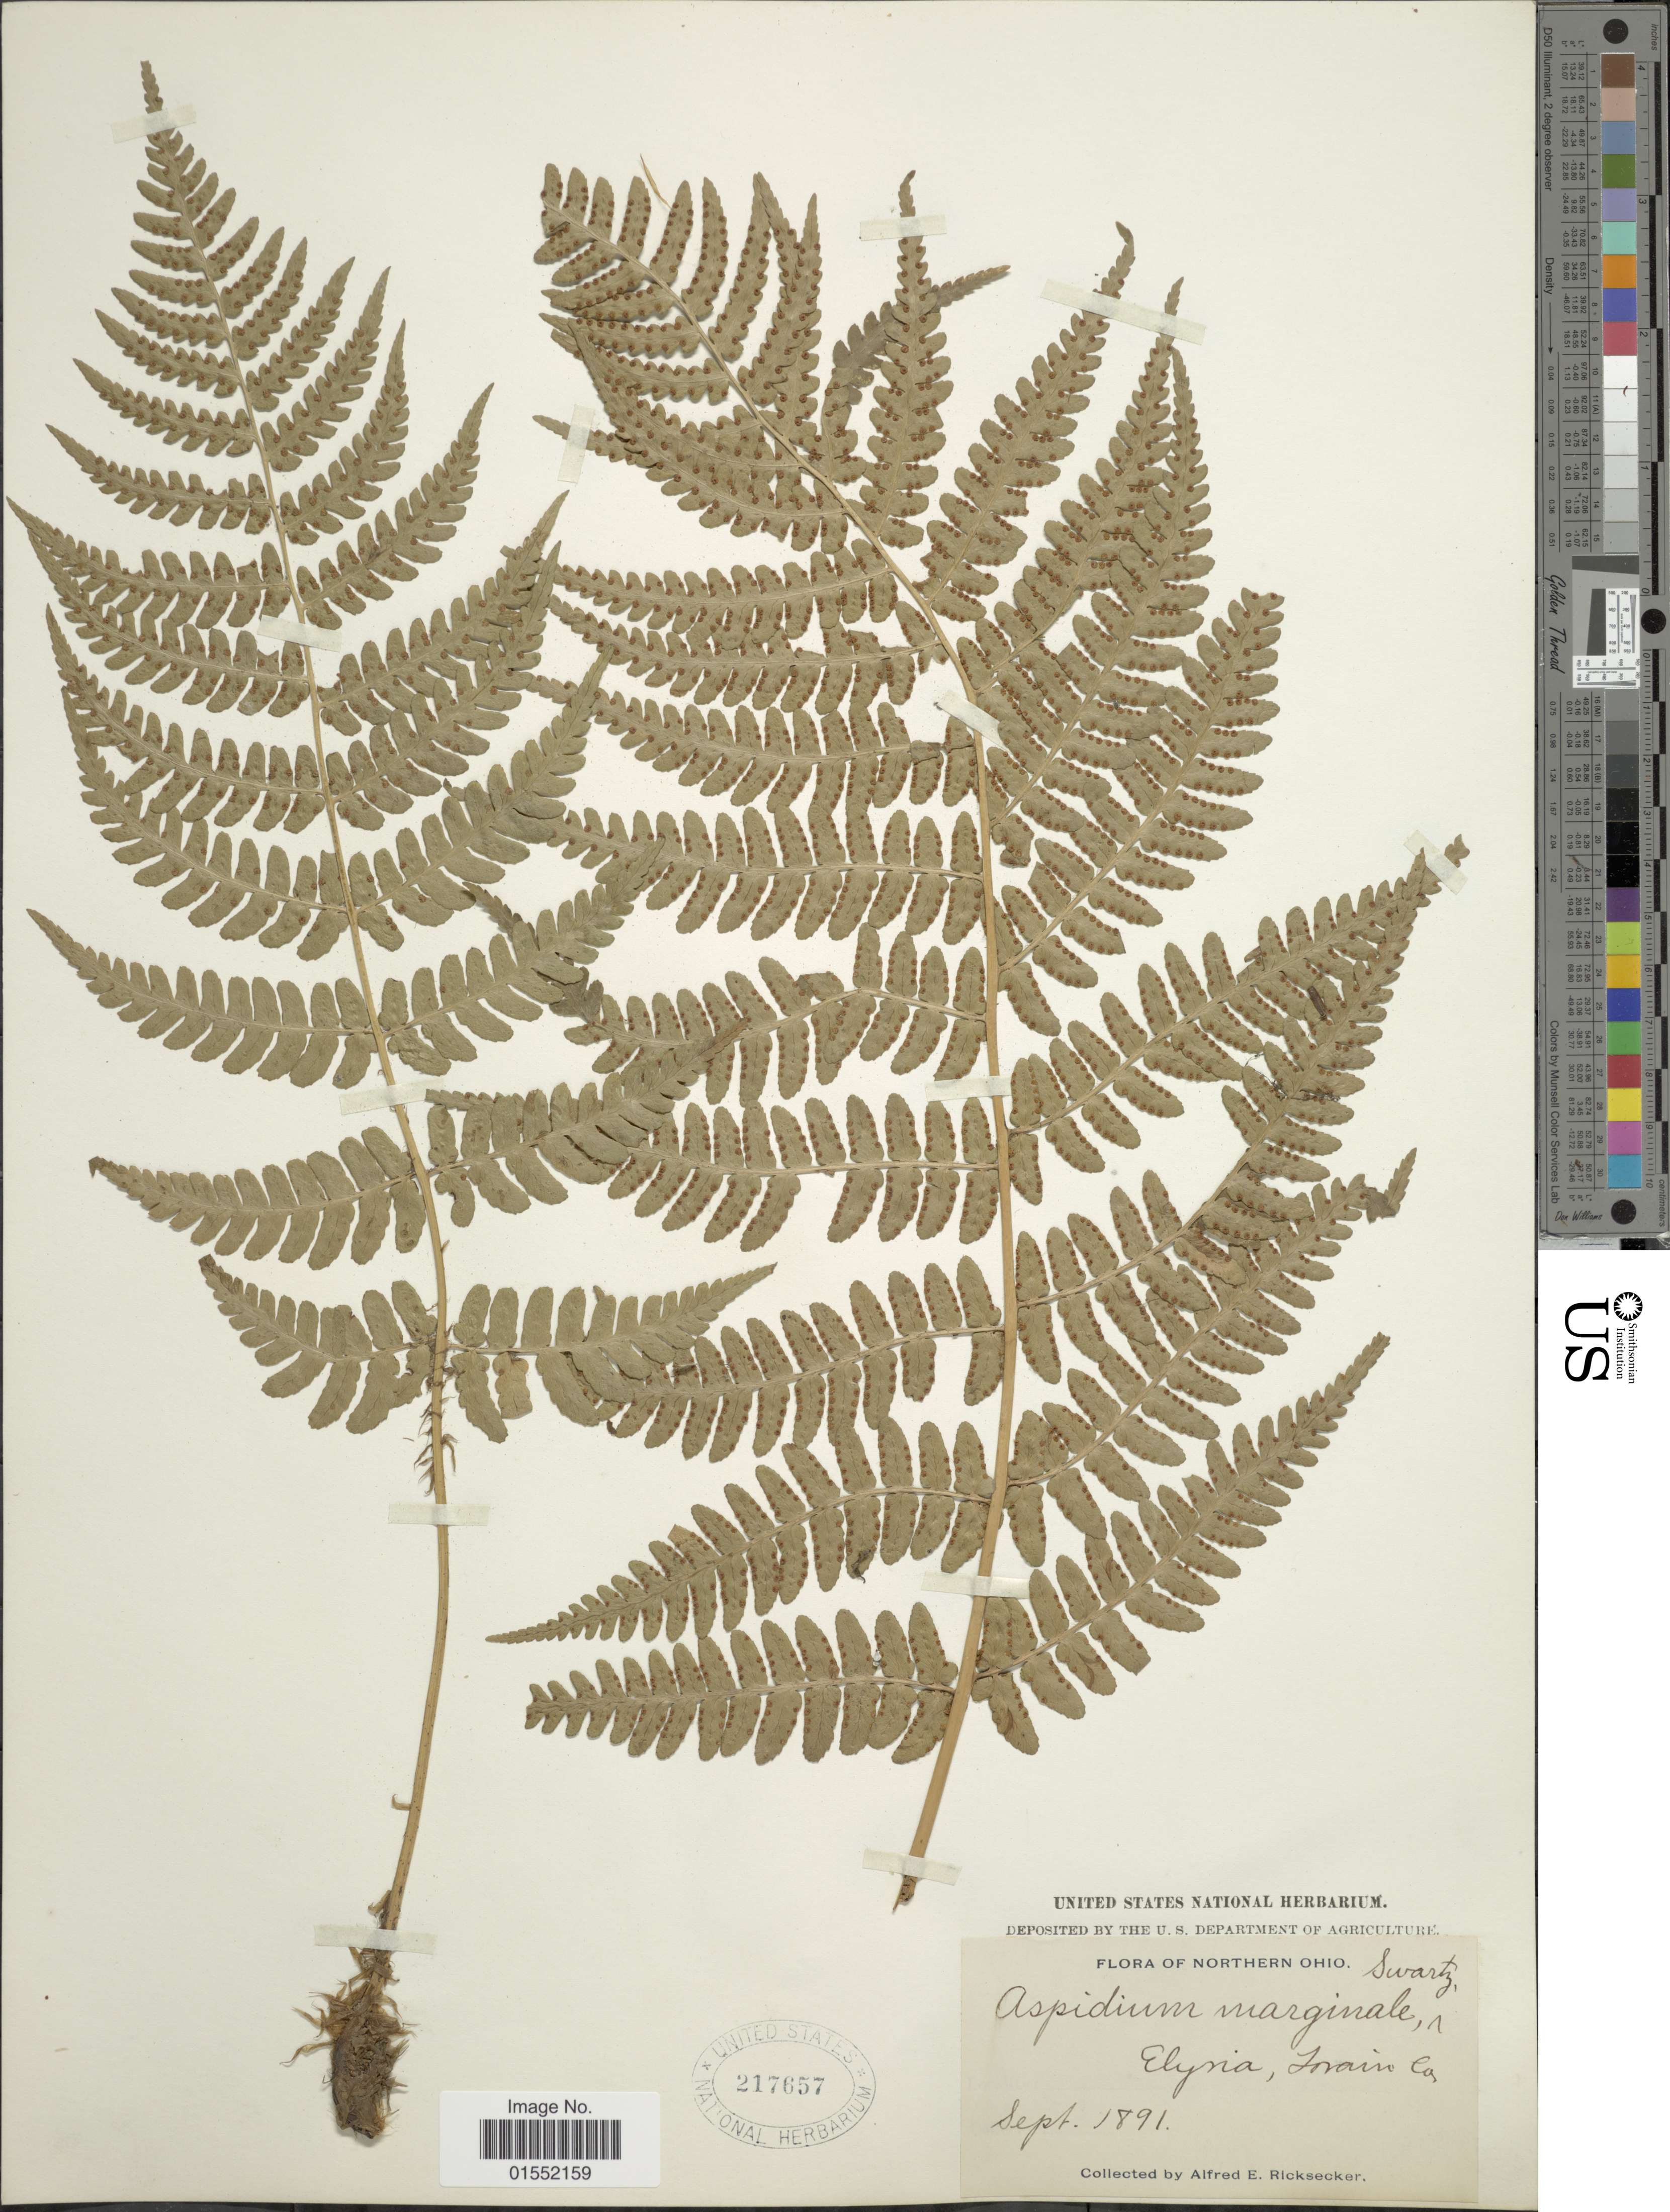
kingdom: Plantae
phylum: Tracheophyta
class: Polypodiopsida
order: Polypodiales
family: Dryopteridaceae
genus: Dryopteris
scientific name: Dryopteris marginalis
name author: (L.) A. Gray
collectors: A. E. Ricksecker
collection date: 1891-09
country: United States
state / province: Ohio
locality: Northern Ohio, Elyria, Lorain Co.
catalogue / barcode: US 217657